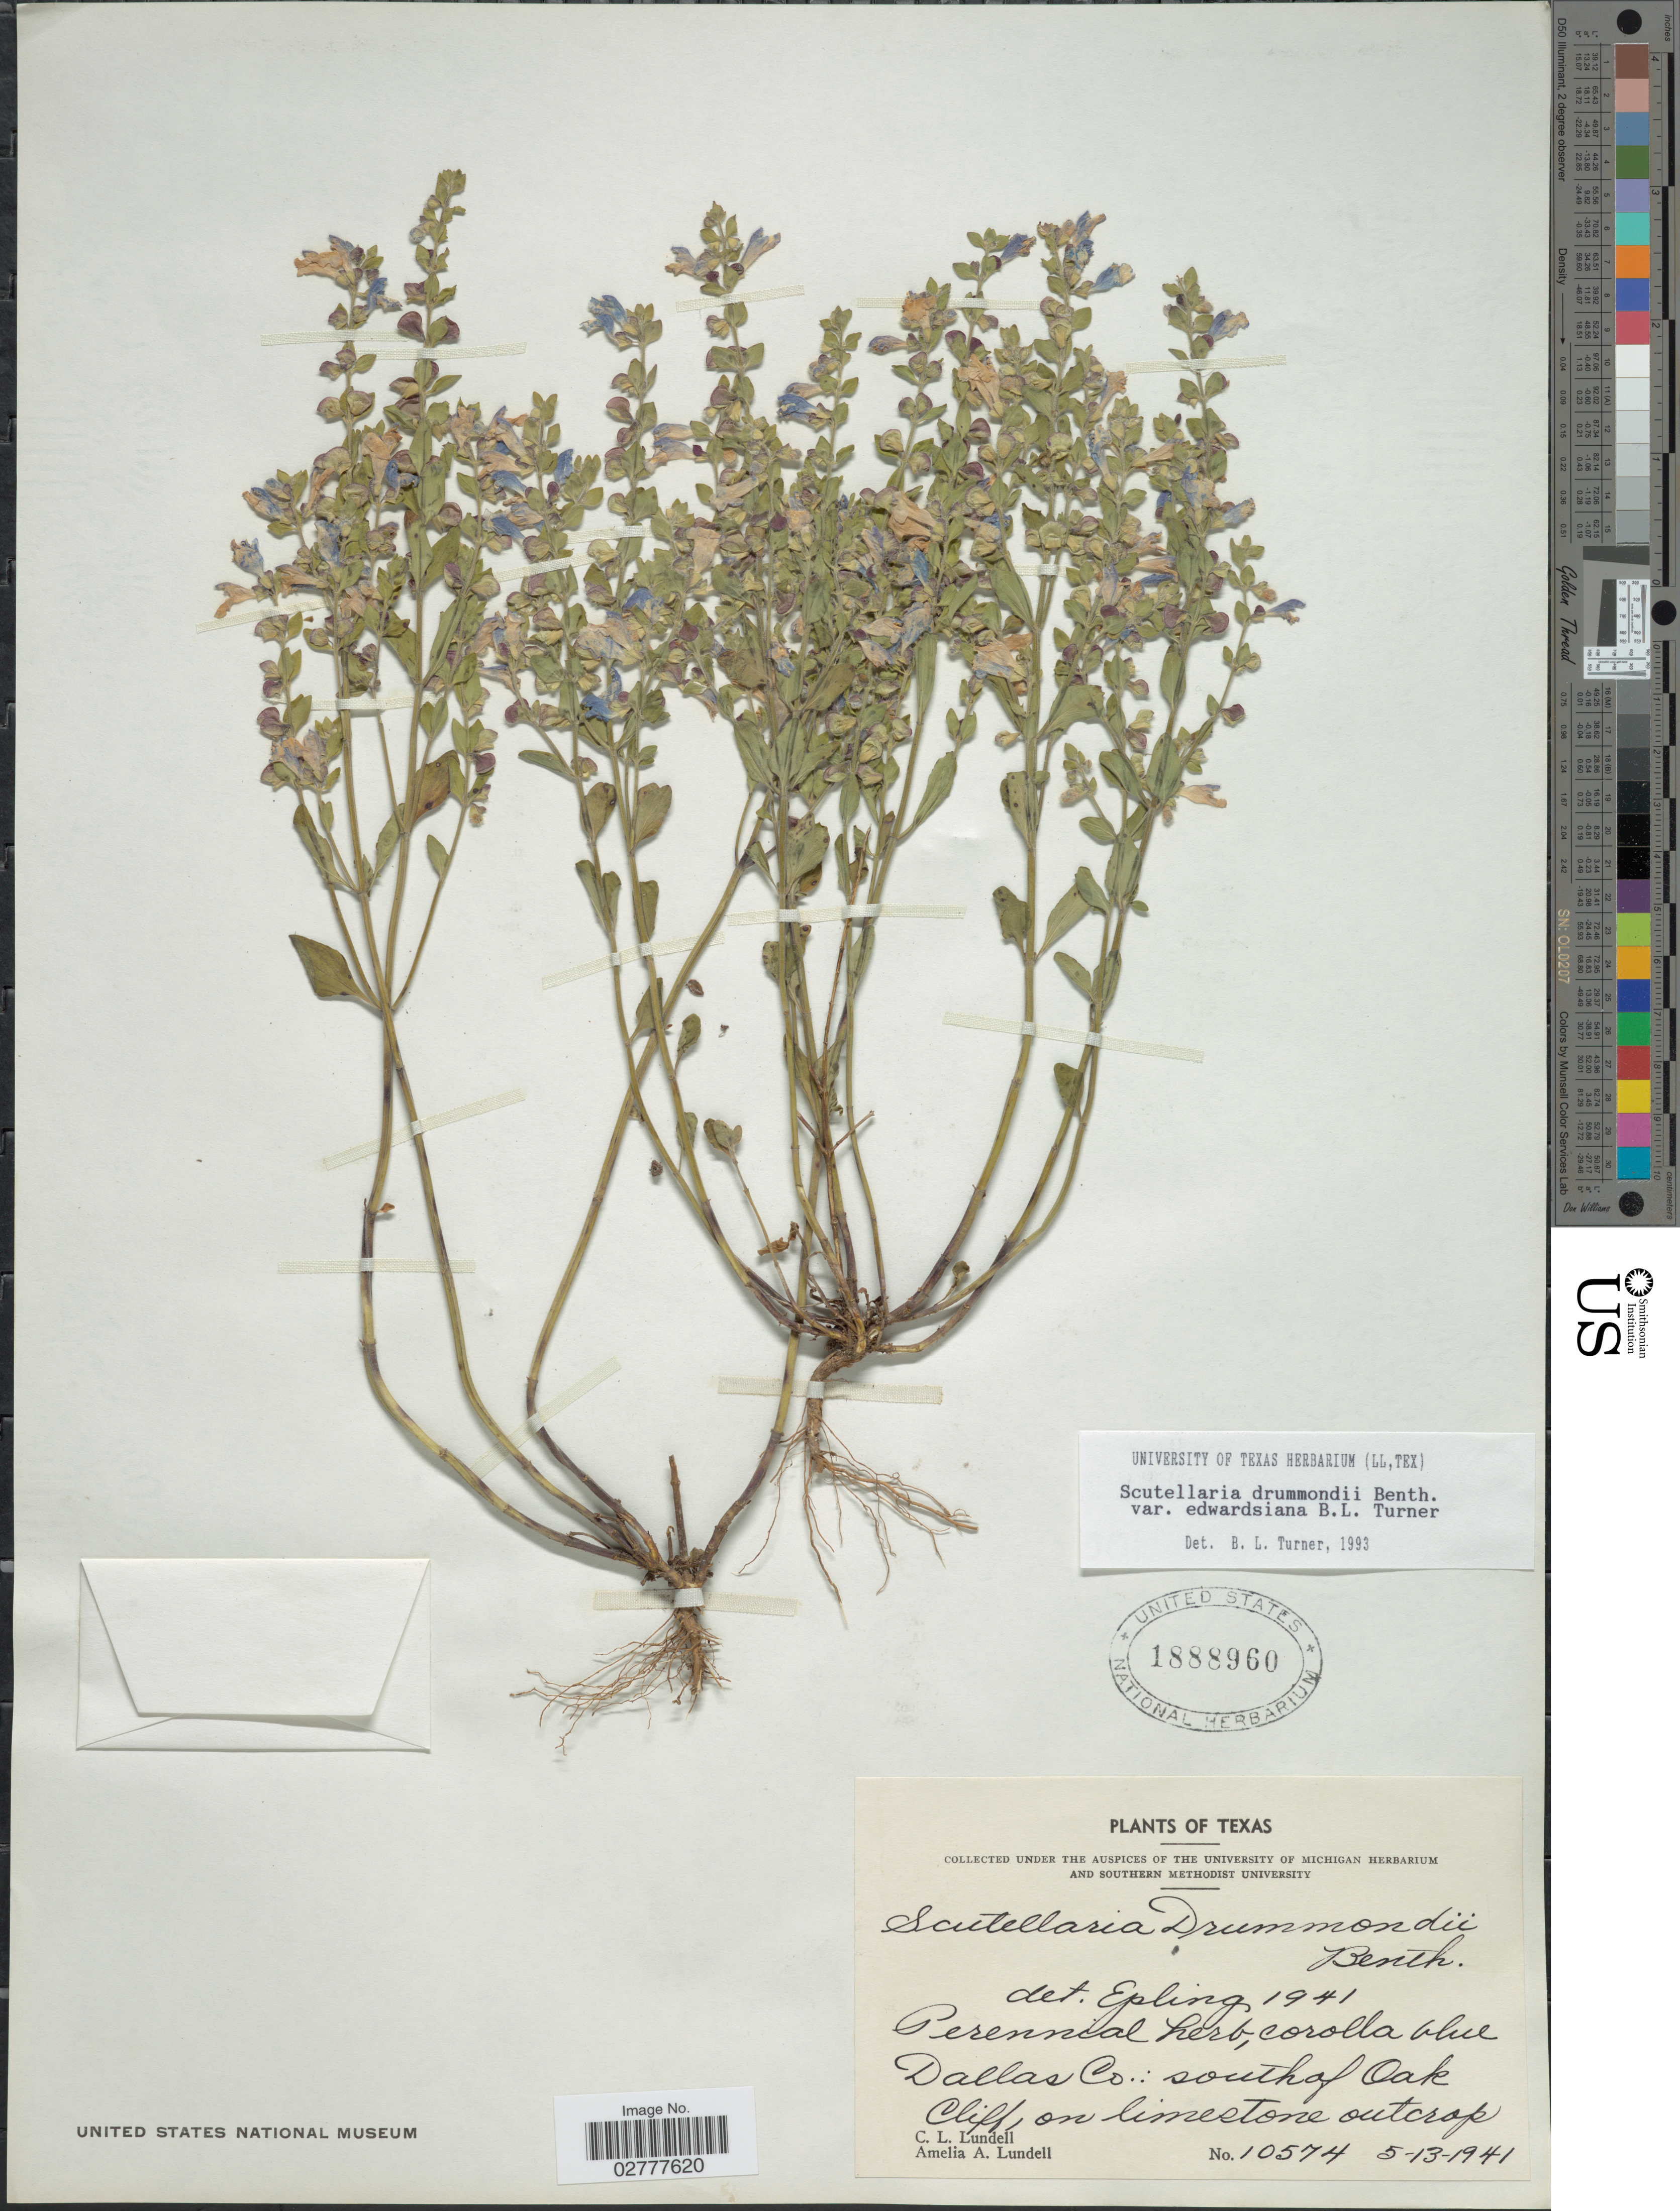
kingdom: Plantae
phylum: Tracheophyta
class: Magnoliopsida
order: Lamiales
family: Lamiaceae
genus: Scutellaria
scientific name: Scutellaria drummondii var. edwardsiana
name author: Benth.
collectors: C. L. Lundell & A. A. Lundell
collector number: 10574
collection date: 1941-05-13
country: United States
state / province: Texas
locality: Dallas Co.: south of Oak Cliff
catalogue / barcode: US 1888960